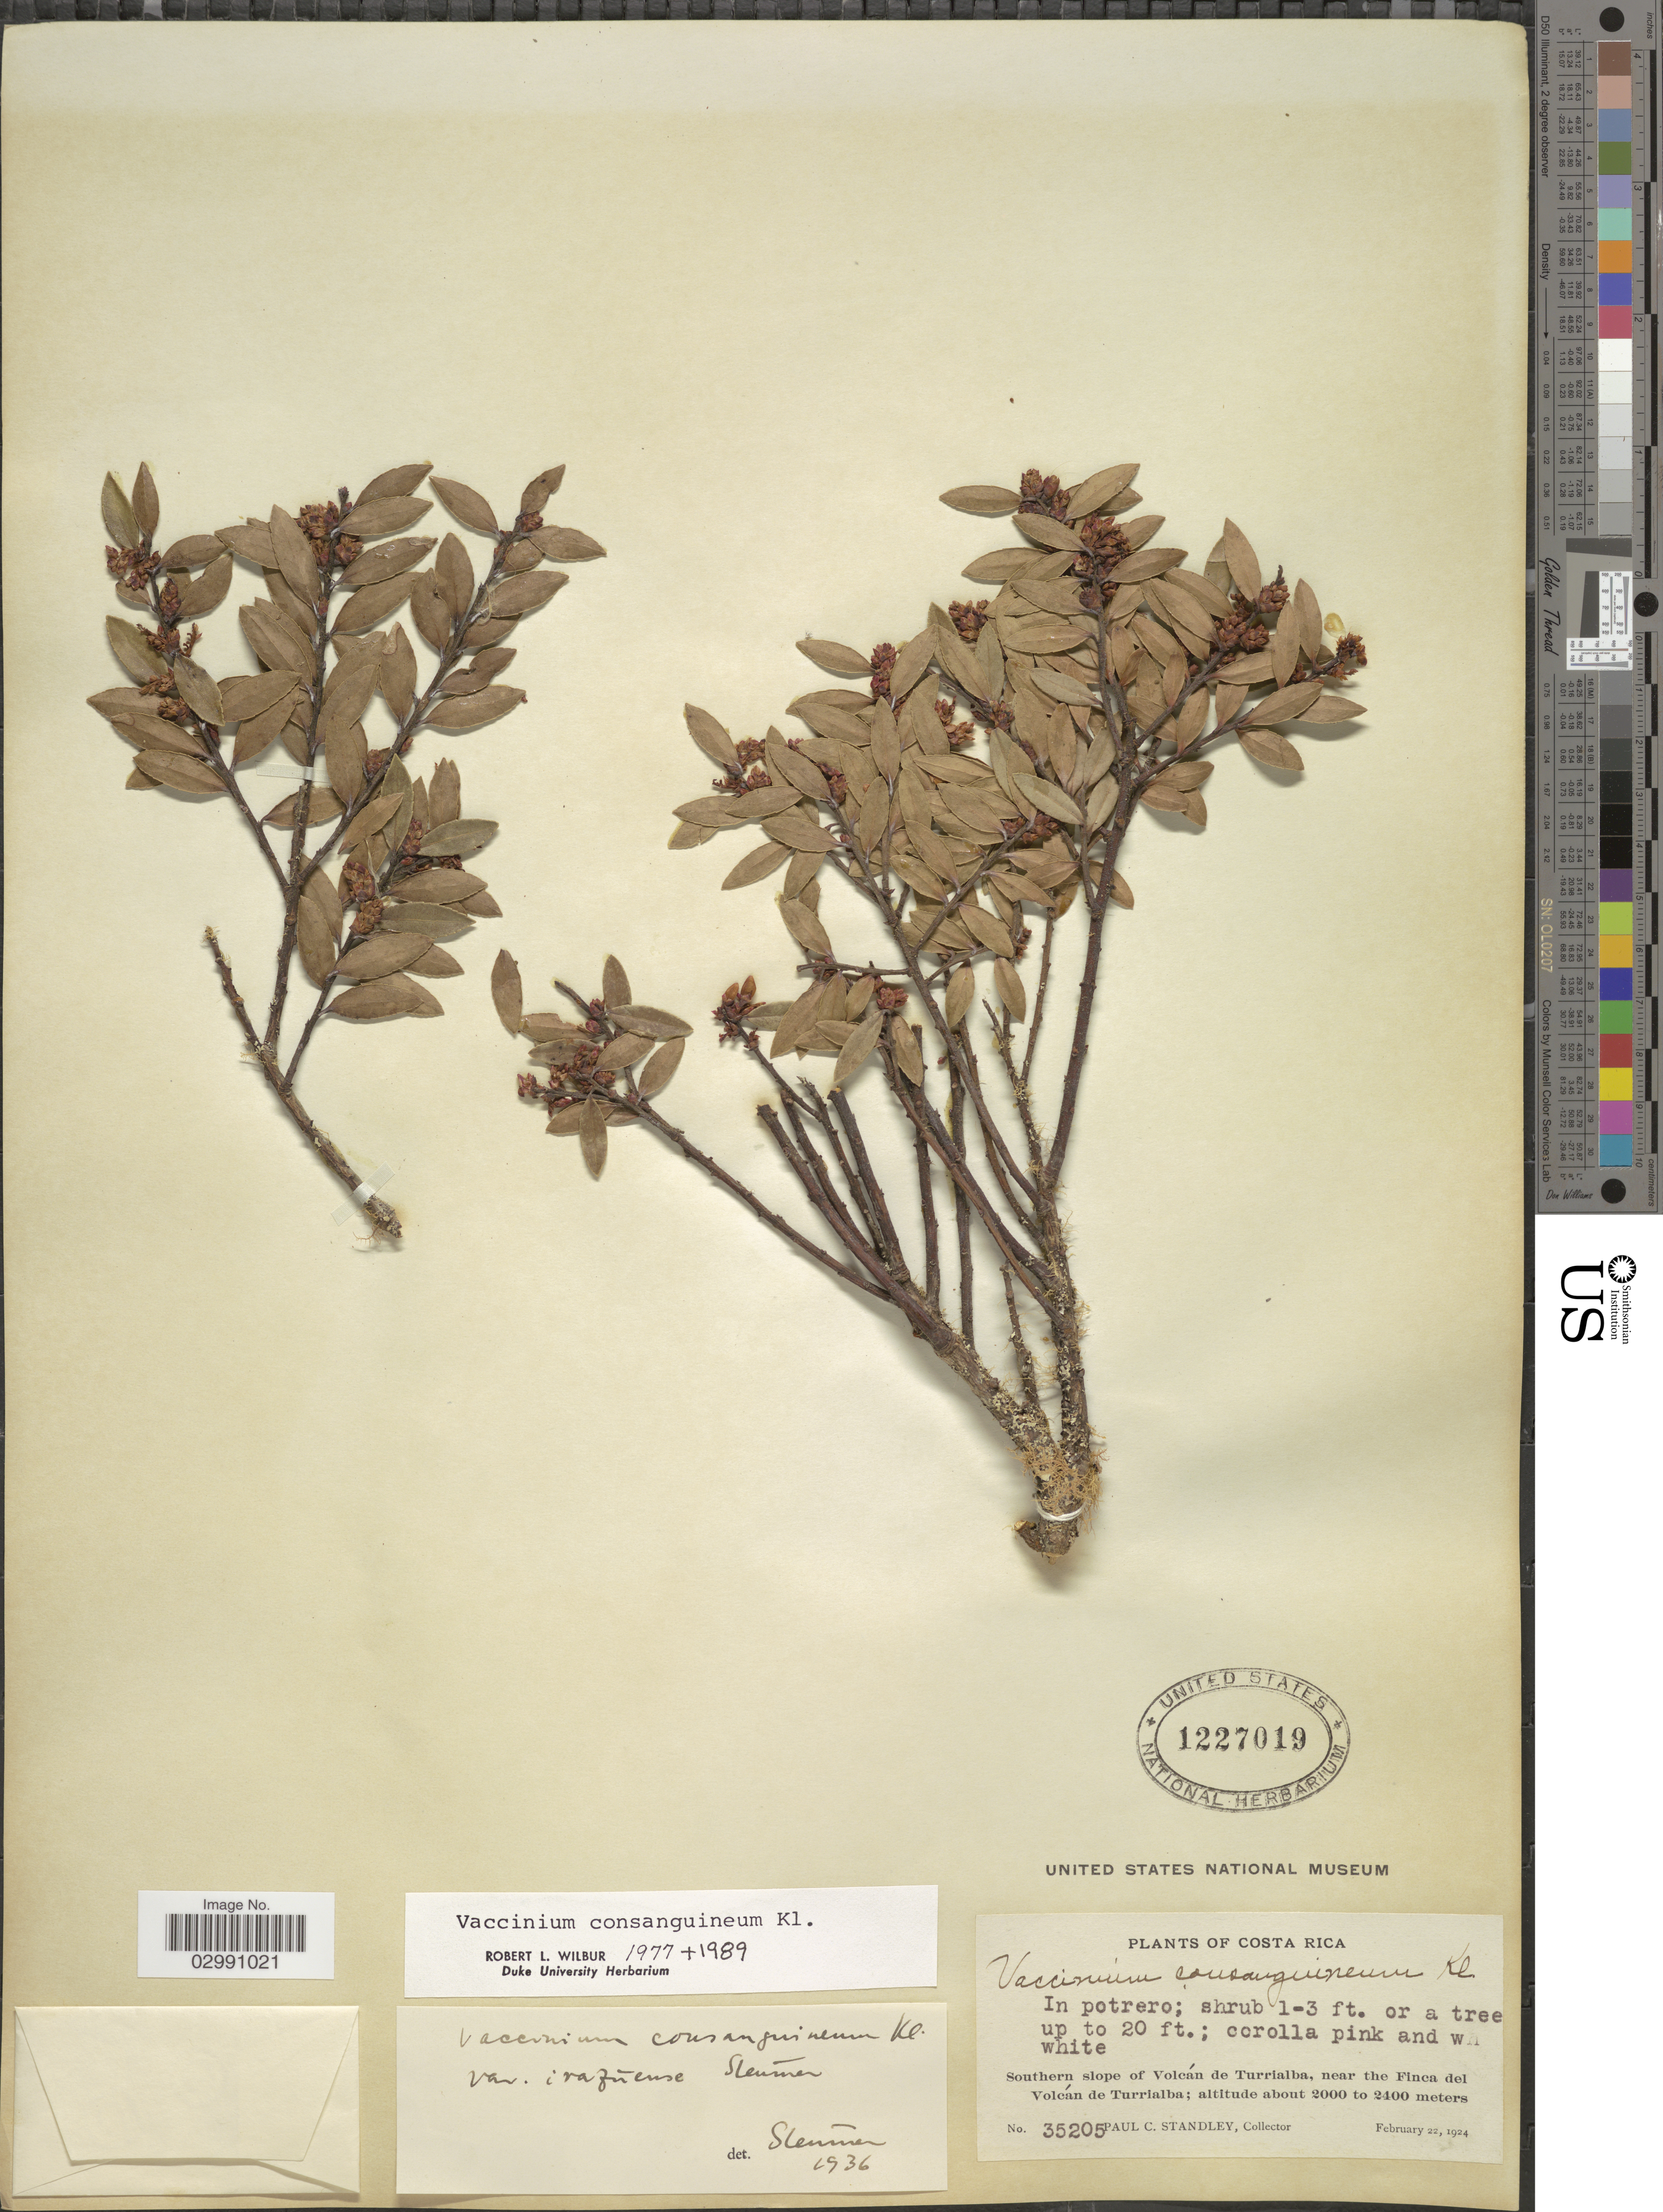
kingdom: Plantae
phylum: Tracheophyta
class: Magnoliopsida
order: Ericales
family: Ericaceae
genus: Vaccinium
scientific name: Vaccinium consanguineum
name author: Klotzsch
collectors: P. C. Standley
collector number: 35205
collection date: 1924-02-22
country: Costa Rica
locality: Southern slopes of Volcán de Turrialba, near the finca del Volcán de Turrialba.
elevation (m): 2000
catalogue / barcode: US 1227019